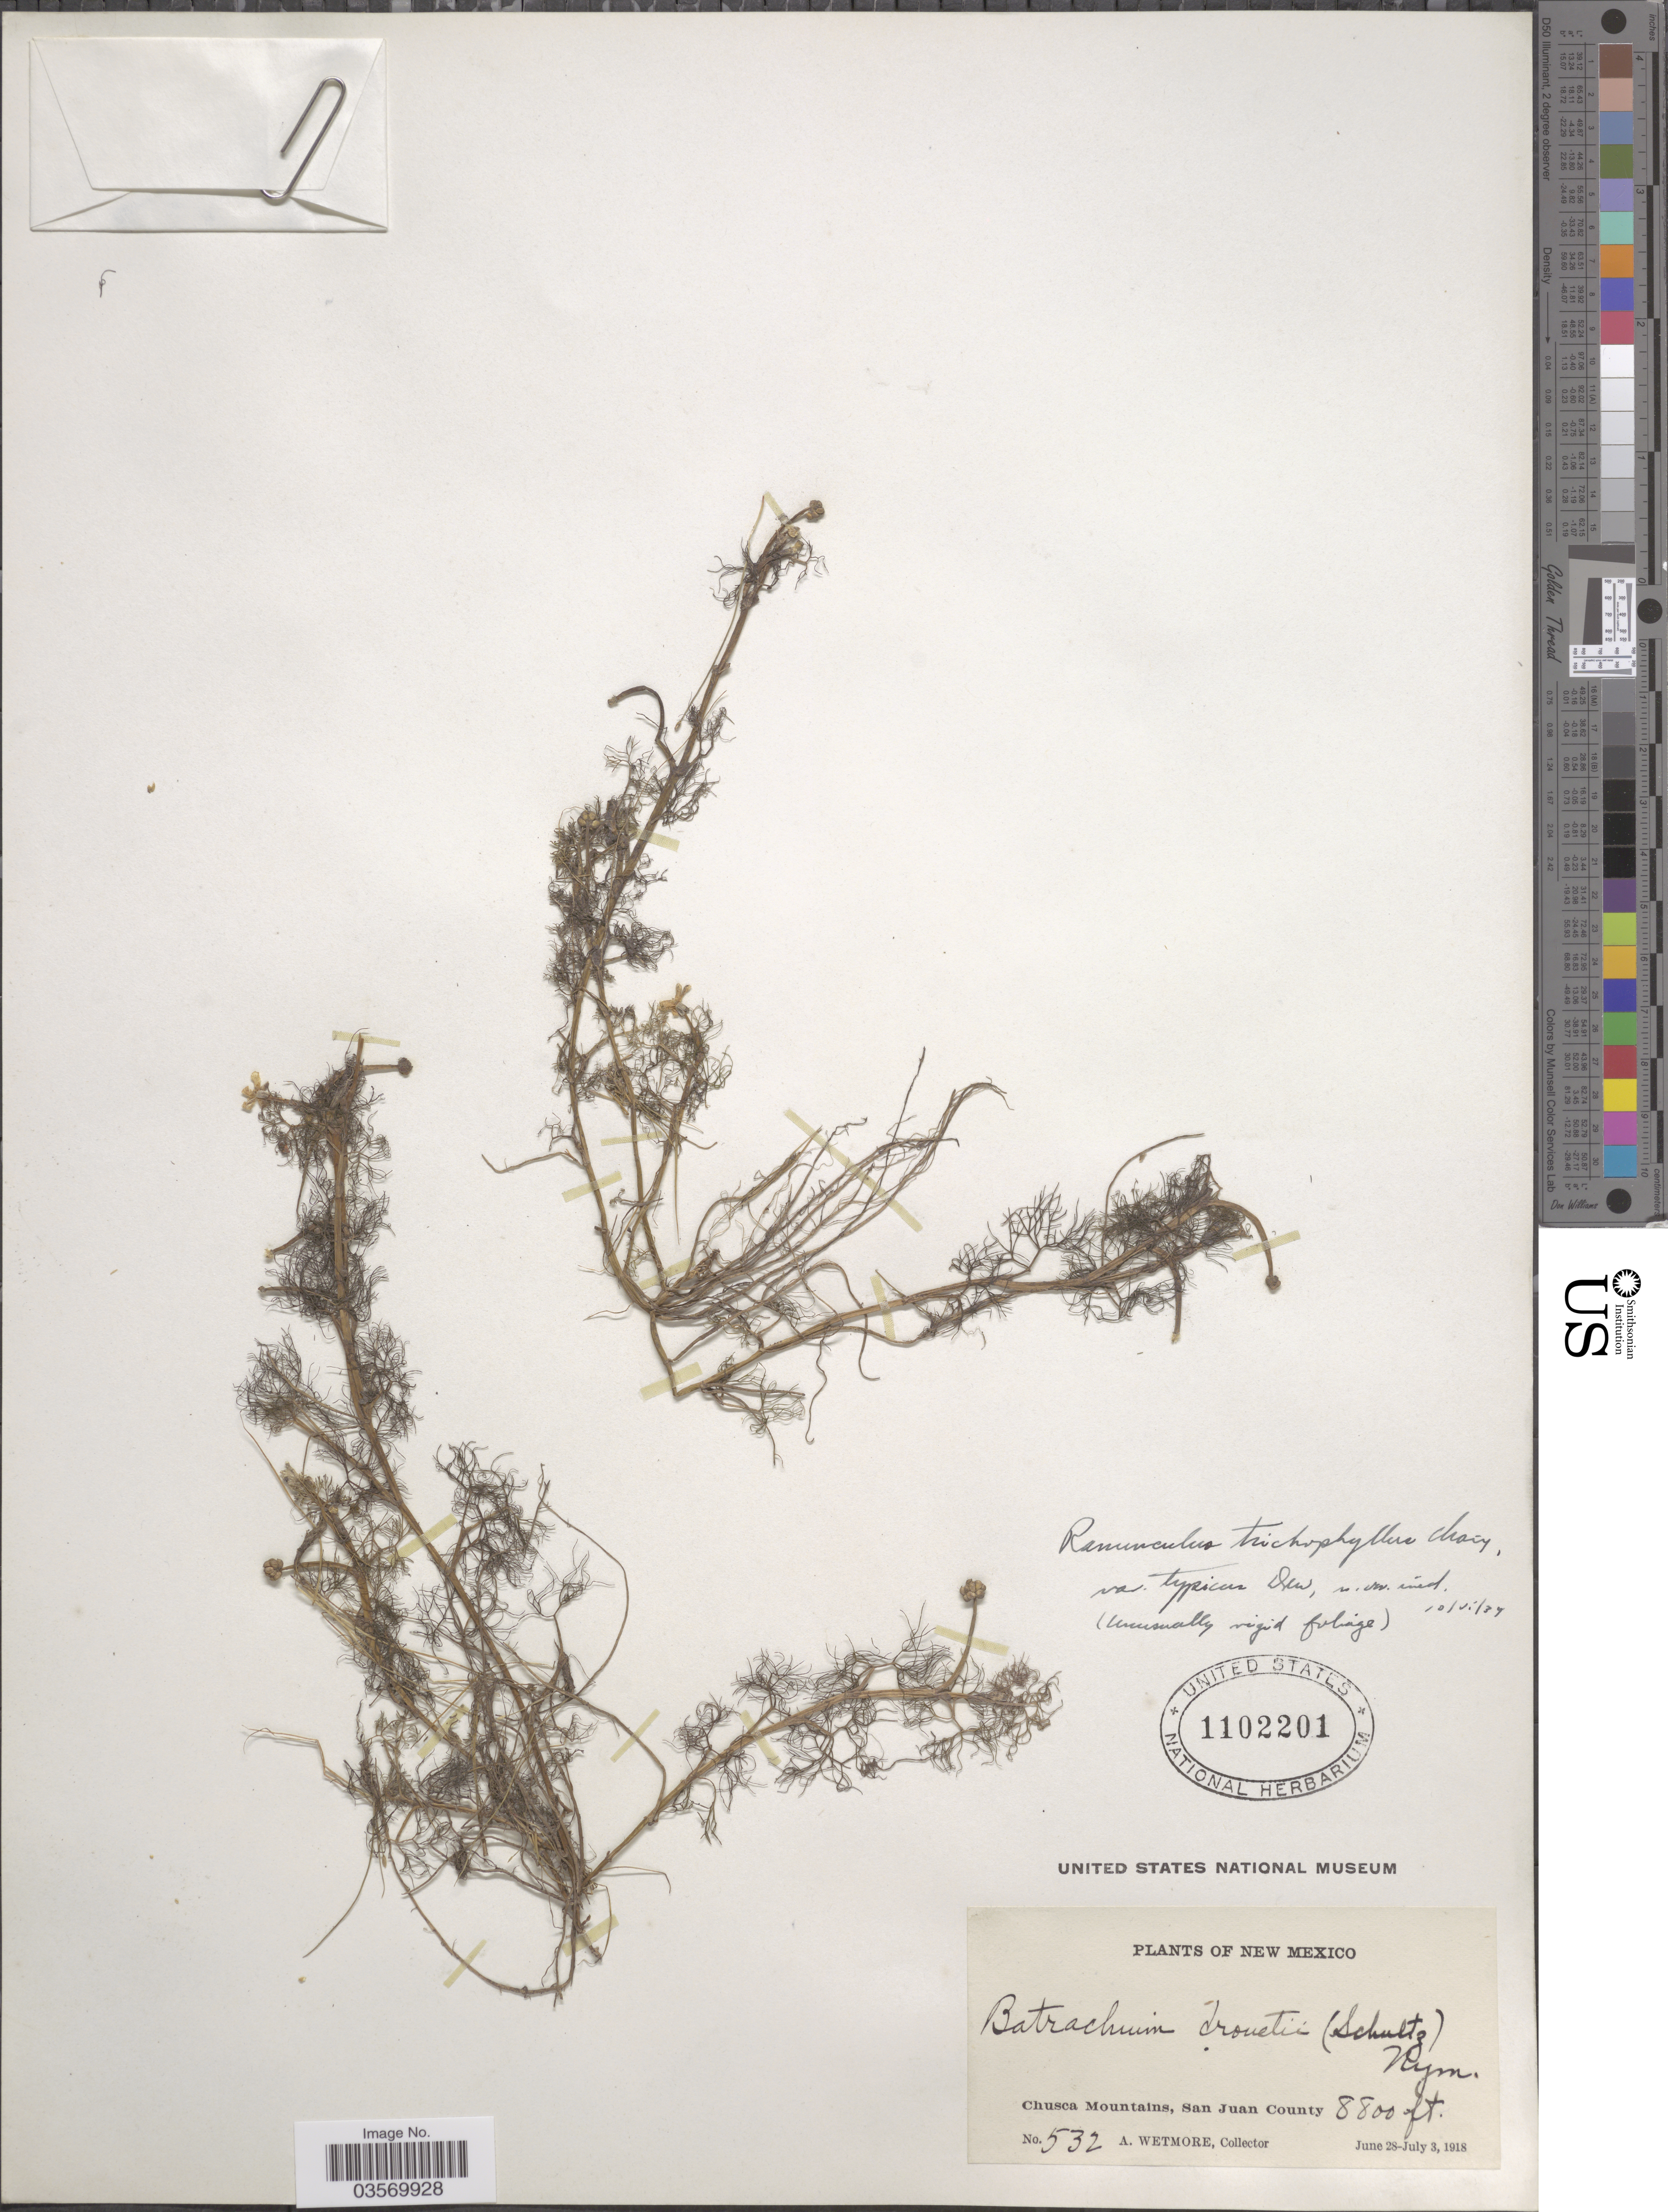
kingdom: Plantae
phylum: Tracheophyta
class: Magnoliopsida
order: Ranunculales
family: Ranunculaceae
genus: Ranunculus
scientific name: Ranunculus trichophyllus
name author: Chaix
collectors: A. Wetmore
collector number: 532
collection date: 1918-06-28/1918-07-03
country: United States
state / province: New Mexico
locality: Chusca Mountains, San Juan County.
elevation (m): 2682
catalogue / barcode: US 1102201